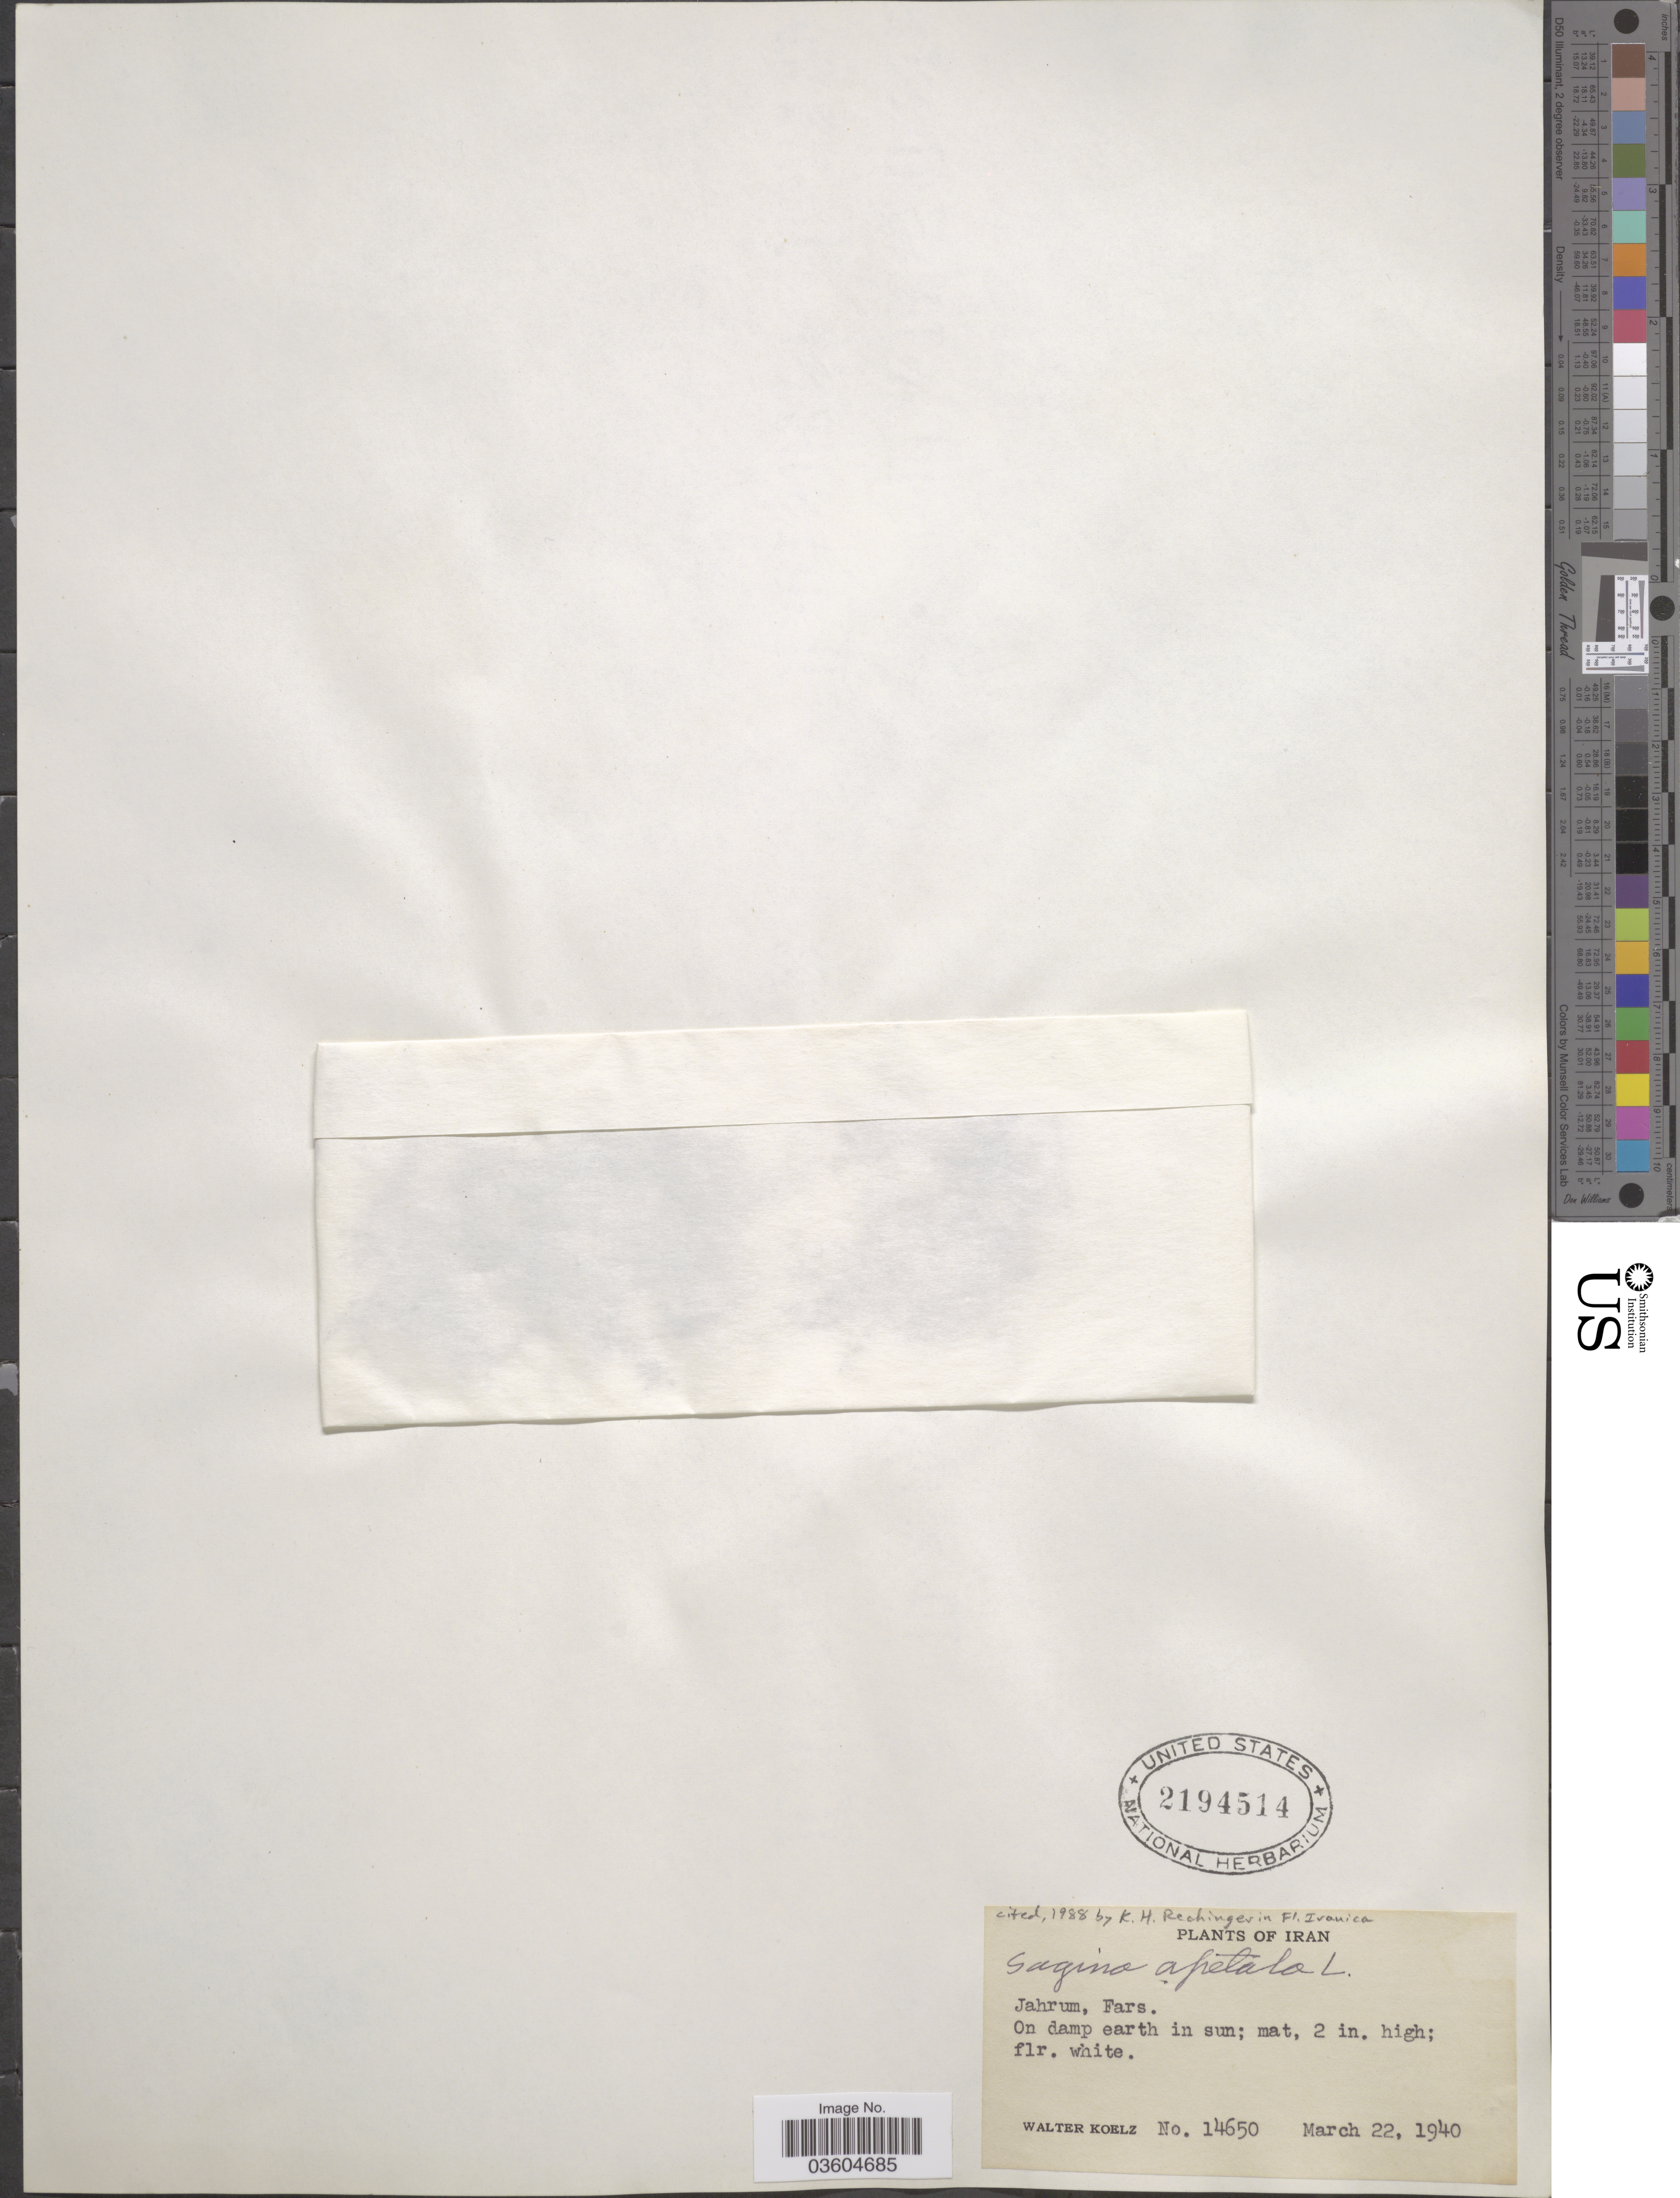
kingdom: Plantae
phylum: Tracheophyta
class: Magnoliopsida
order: Caryophyllales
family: Caryophyllaceae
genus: Sagina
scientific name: Sagina apetala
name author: Ard.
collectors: W. N. Koelz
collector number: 14650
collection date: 1940-03-22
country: Iran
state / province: Fars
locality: Jahrum.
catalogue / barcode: US 2194514